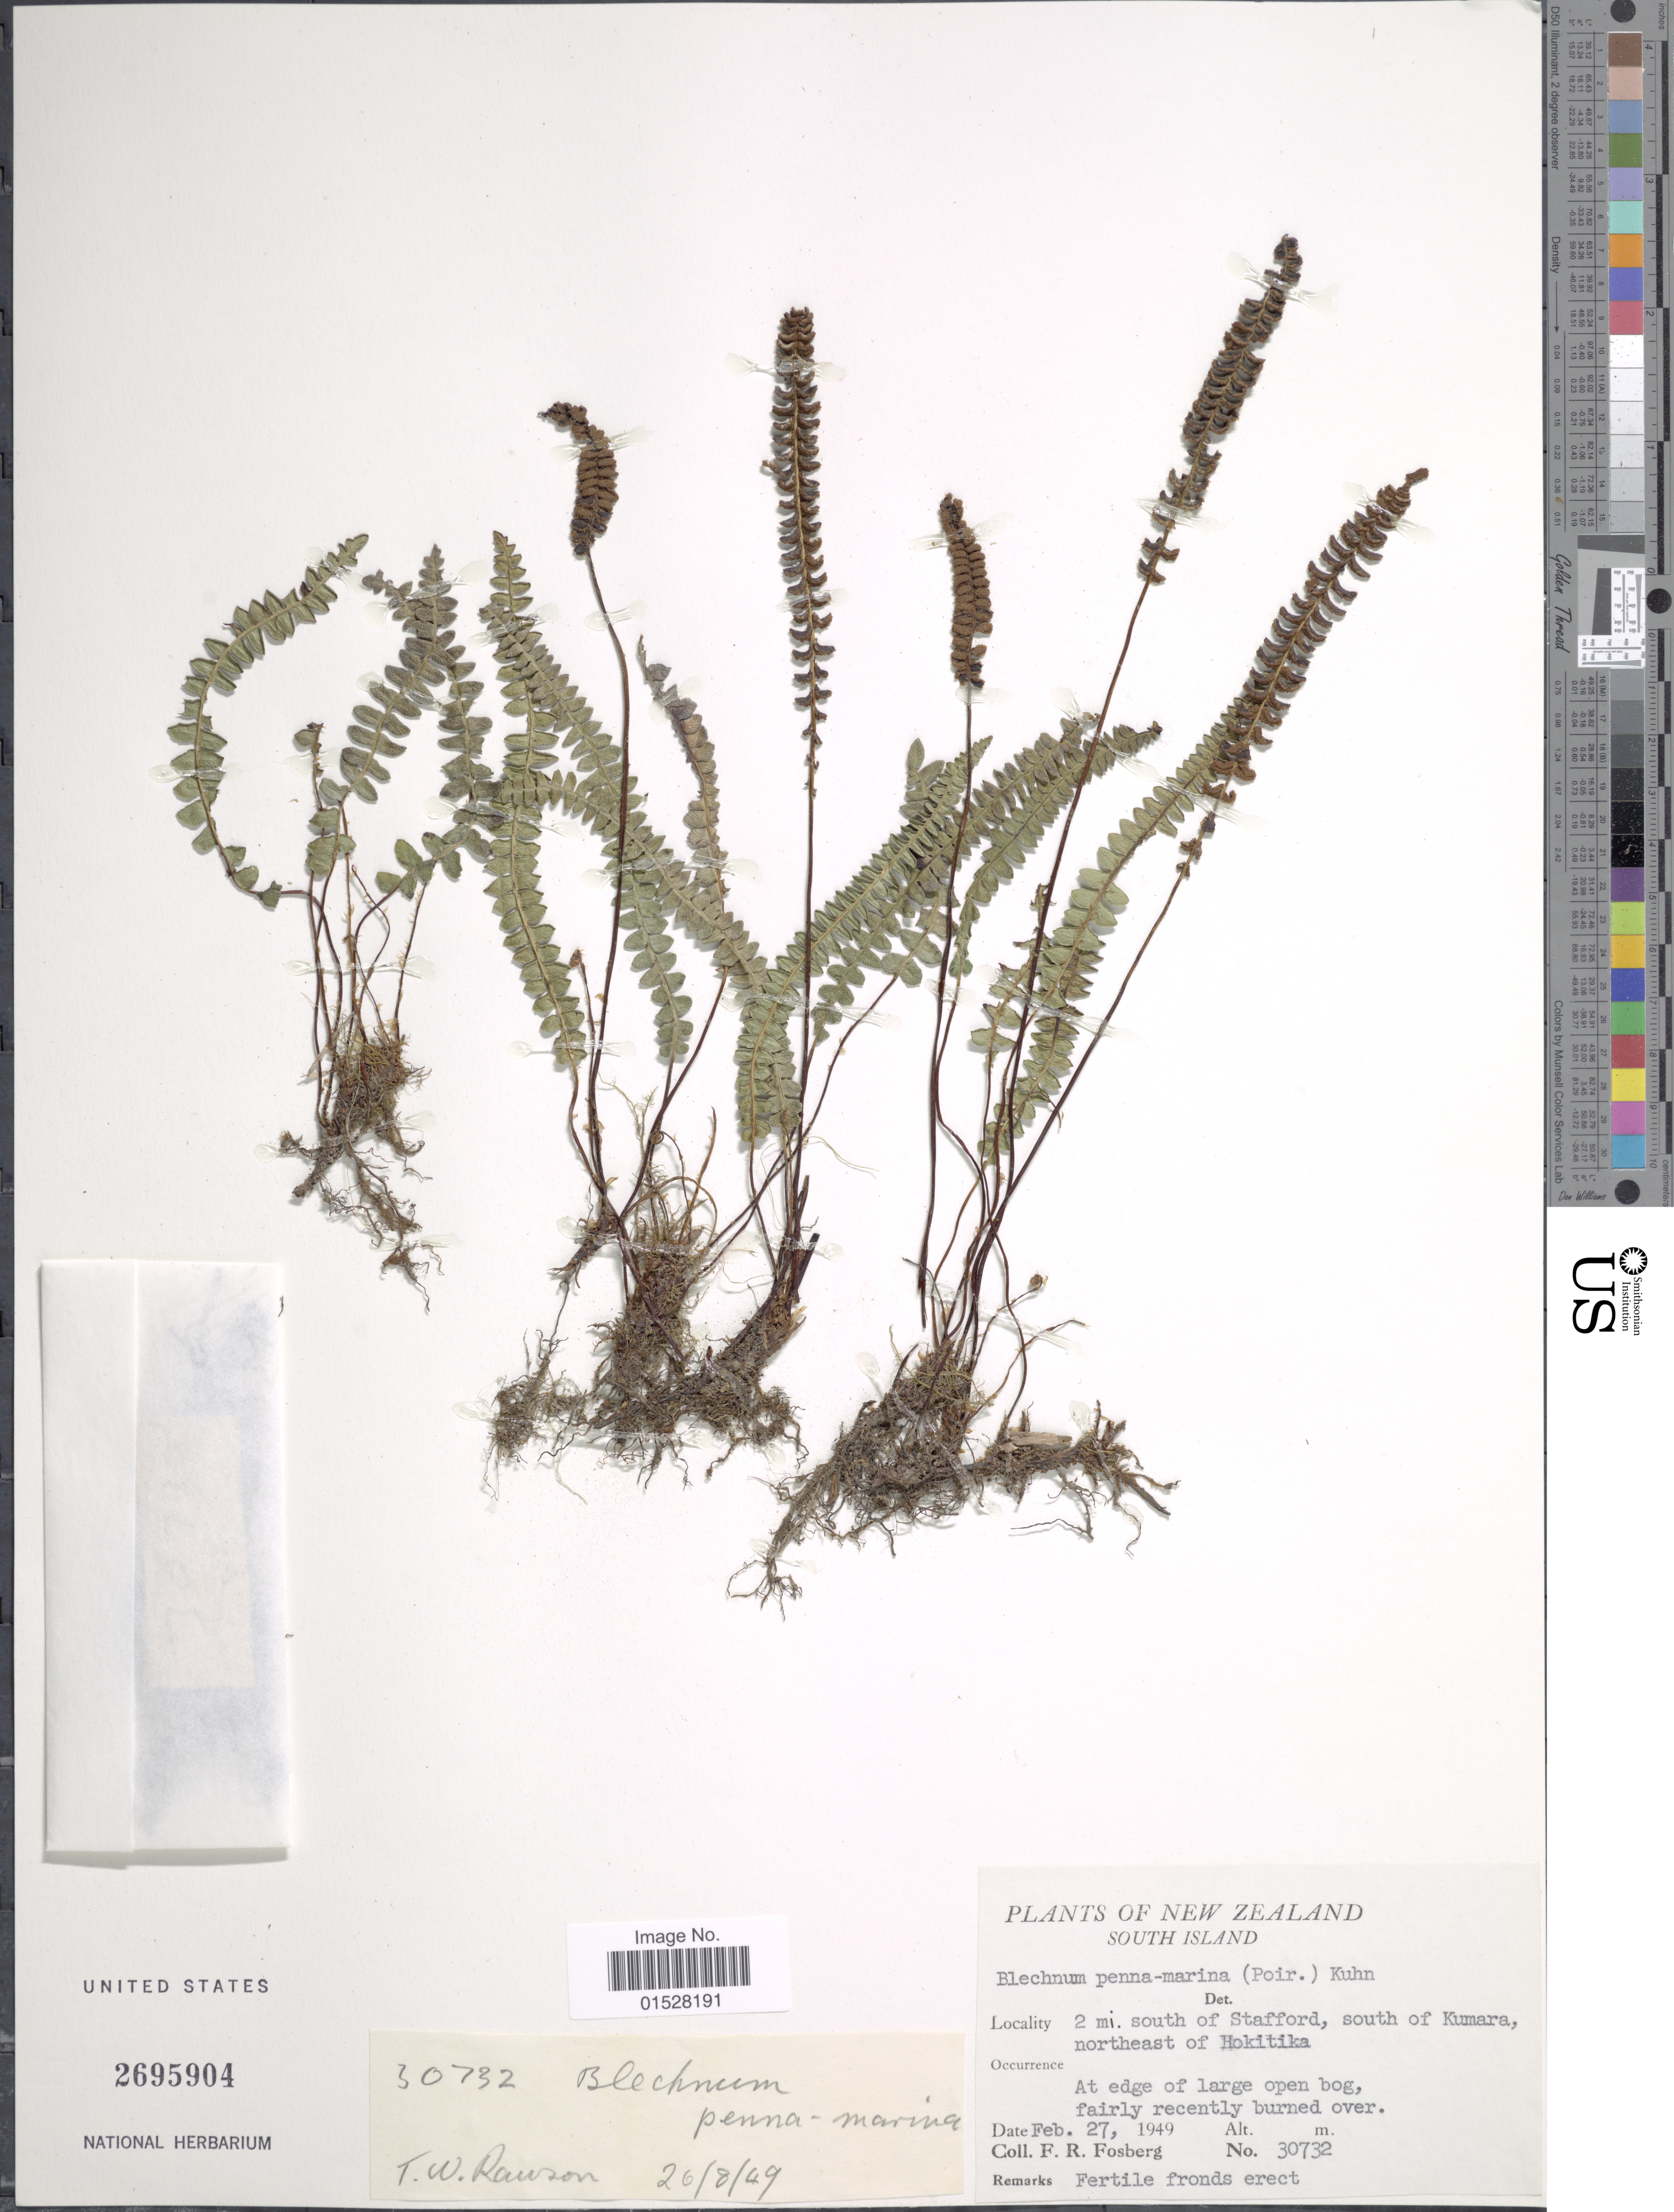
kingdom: Plantae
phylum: Tracheophyta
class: Polypodiopsida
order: Polypodiales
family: Blechnaceae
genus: Blechnum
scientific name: Blechnum penna-marina subsp. alpina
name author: T.C. Chambers & P. A. Farrant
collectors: F. R. Fosberg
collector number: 30732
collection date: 1949-02-27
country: New Zealand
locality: South Island, 2 mi. south of Stafford, south of Kumara, northeast of Hokitika, at edge of large open bog.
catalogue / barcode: US 2695904